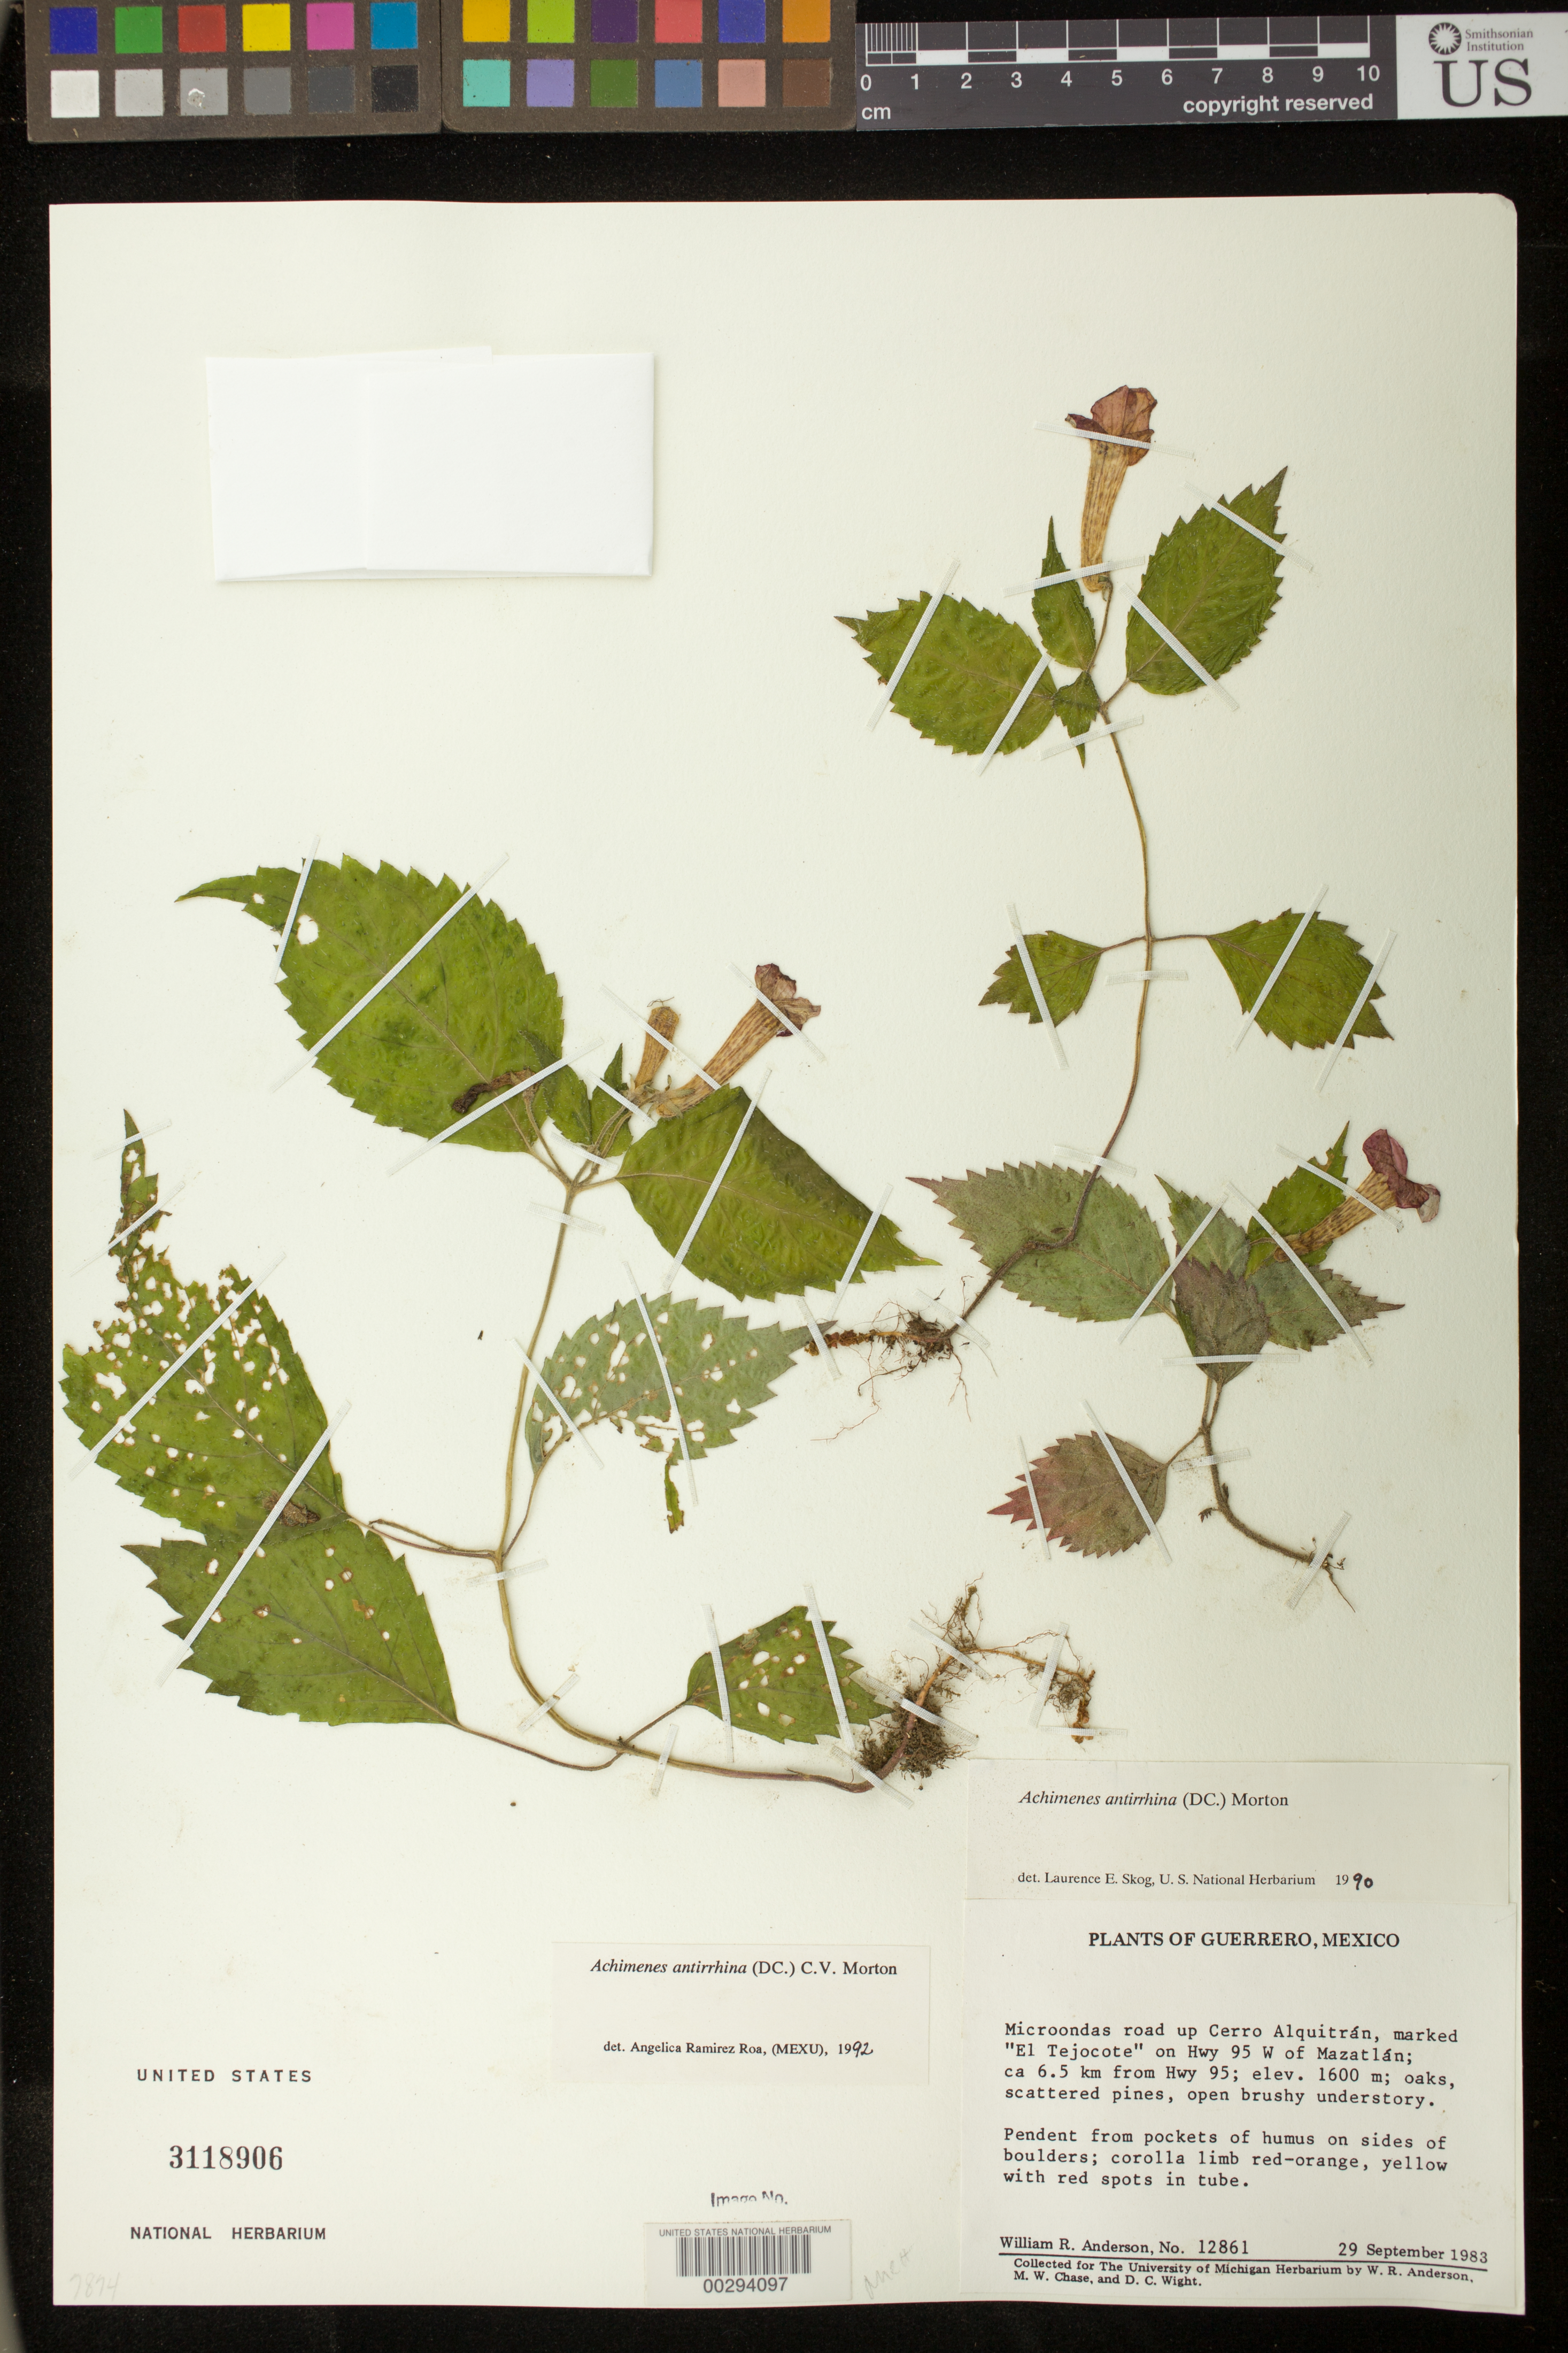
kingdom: Plantae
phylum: Tracheophyta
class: Magnoliopsida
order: Lamiales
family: Gesneriaceae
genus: Achimenes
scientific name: Achimenes antirrhina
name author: (DC.) C.V. Morton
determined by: Skog, Laurence E.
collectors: W. R. Anderson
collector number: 12861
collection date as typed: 29 Sep 1983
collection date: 1983-09-29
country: Mexico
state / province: Guerrero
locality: Microondas road up Cerro Alquitran, marked "El Tejocote" on hwy 95 W of Mazatlan, ca 6.5 km from hwy 95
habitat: Oaks, scattered pines, open brushy understory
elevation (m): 1600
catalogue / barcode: US 3118906